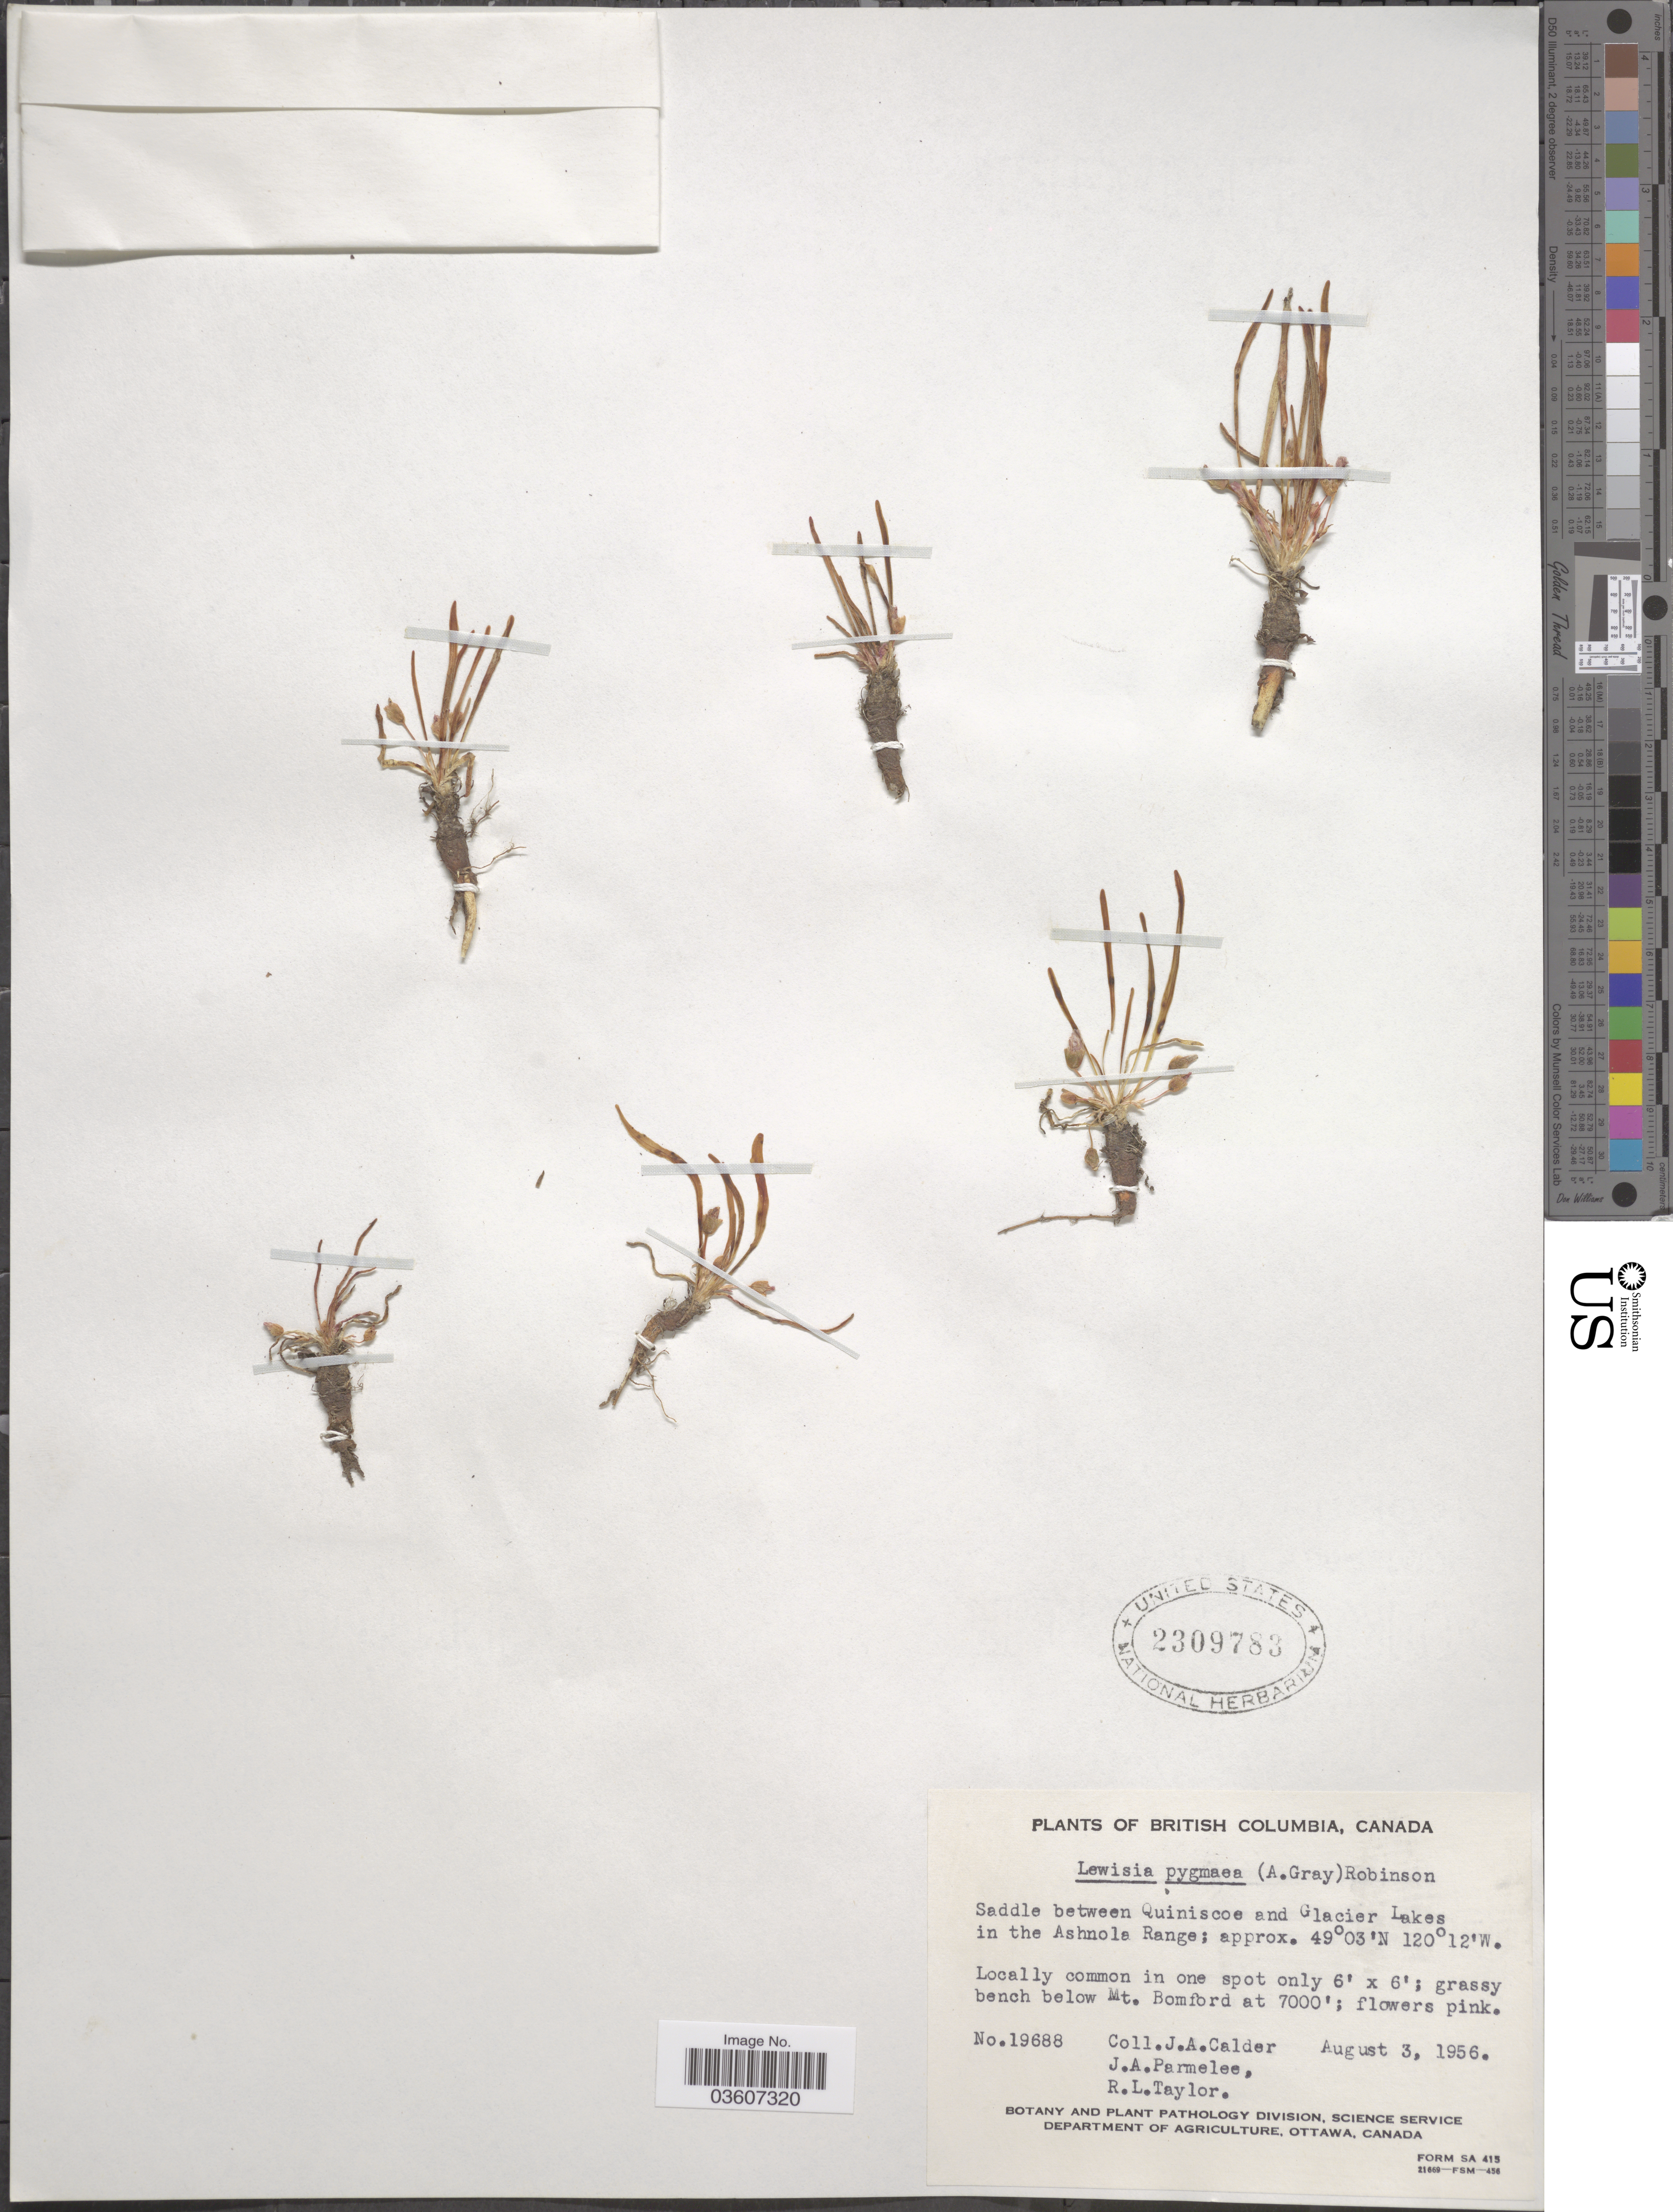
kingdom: Plantae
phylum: Tracheophyta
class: Magnoliopsida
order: Caryophyllales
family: Montiaceae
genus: Lewisia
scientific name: Lewisia pygmaea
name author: (A. Gray) B.L. Rob.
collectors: J. A. Calder, J. A. Parmelee & R. Taylor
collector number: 19688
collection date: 1956-08-03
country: Canada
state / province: British Columbia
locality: Saddle between Quiniscoe and Glacier Lakes in the Ashnola Range. Grassy bench below Mt. Bomford.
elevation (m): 2134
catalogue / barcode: US 2309783